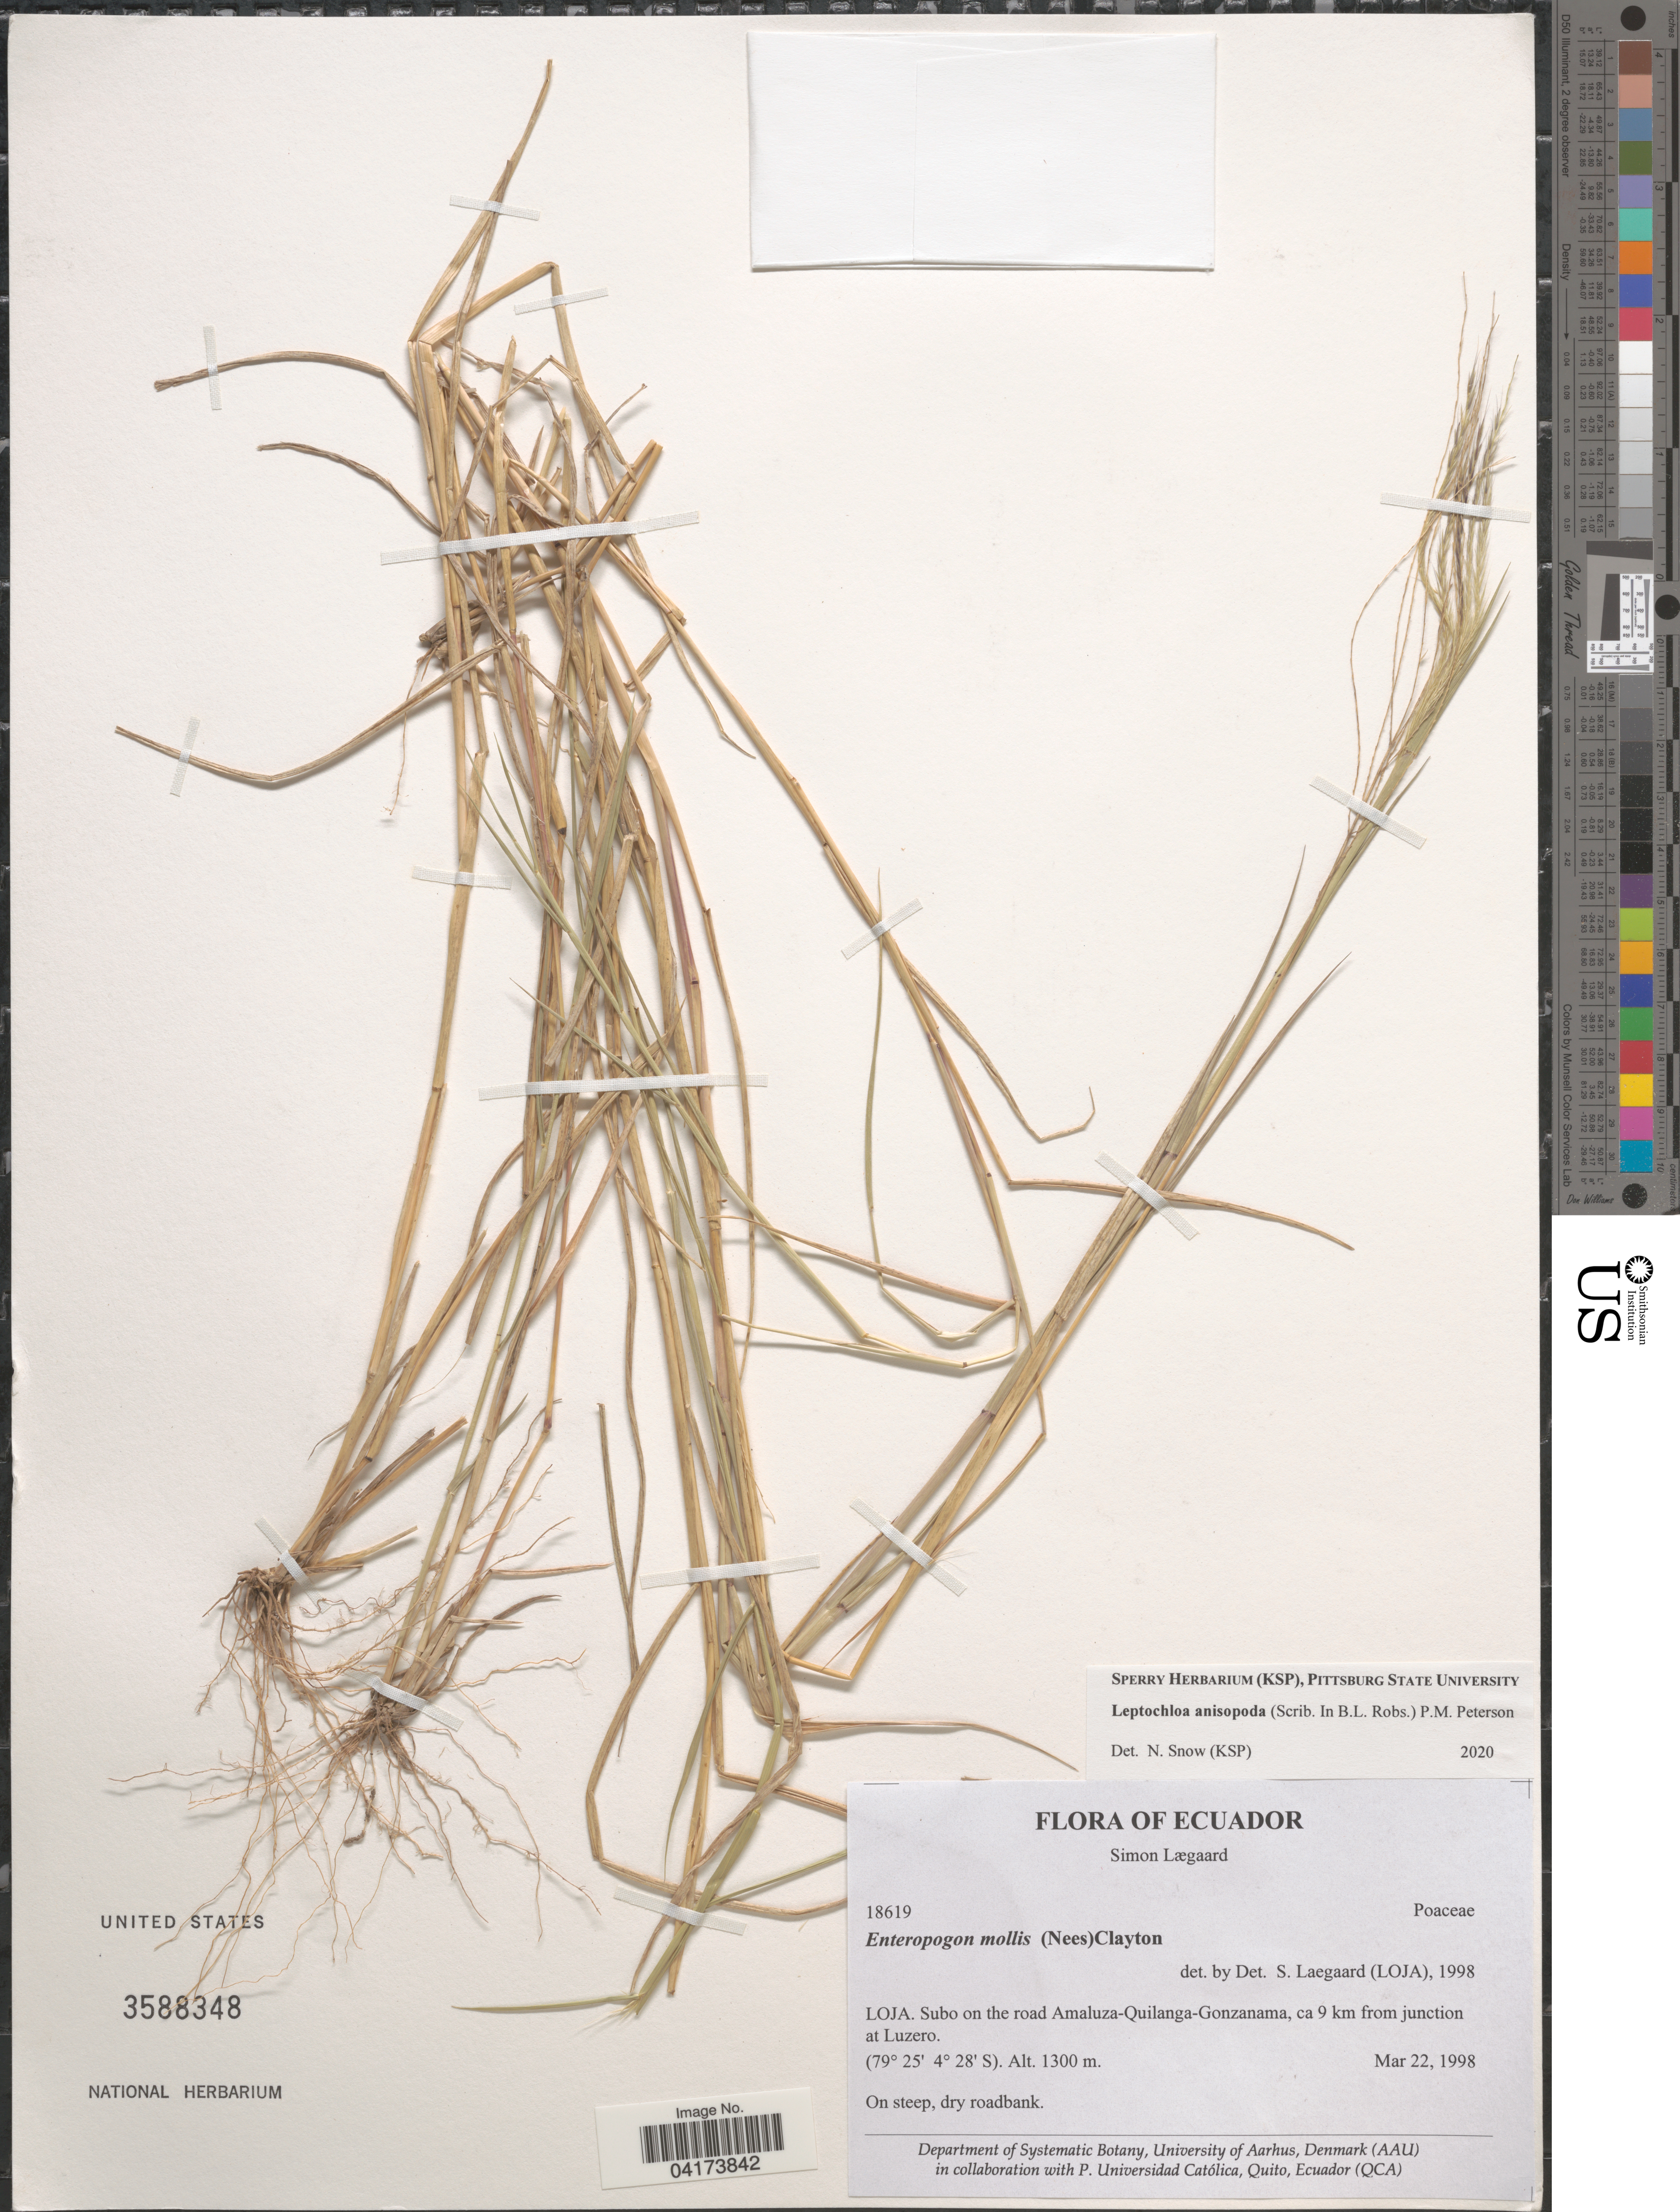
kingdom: Plantae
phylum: Tracheophyta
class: Liliopsida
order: Poales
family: Poaceae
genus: Leptochloa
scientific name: Leptochloa anisopoda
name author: (B.L. Rob. ex Scribn.) P.M. Peterson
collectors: S. Lægaard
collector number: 18619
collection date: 1998-03-22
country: Ecuador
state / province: Loja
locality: Subo on the road Amaluza-Quilanga-Gonzanama, ca 9 km from junction at Luzero.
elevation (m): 1300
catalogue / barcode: US 3588348